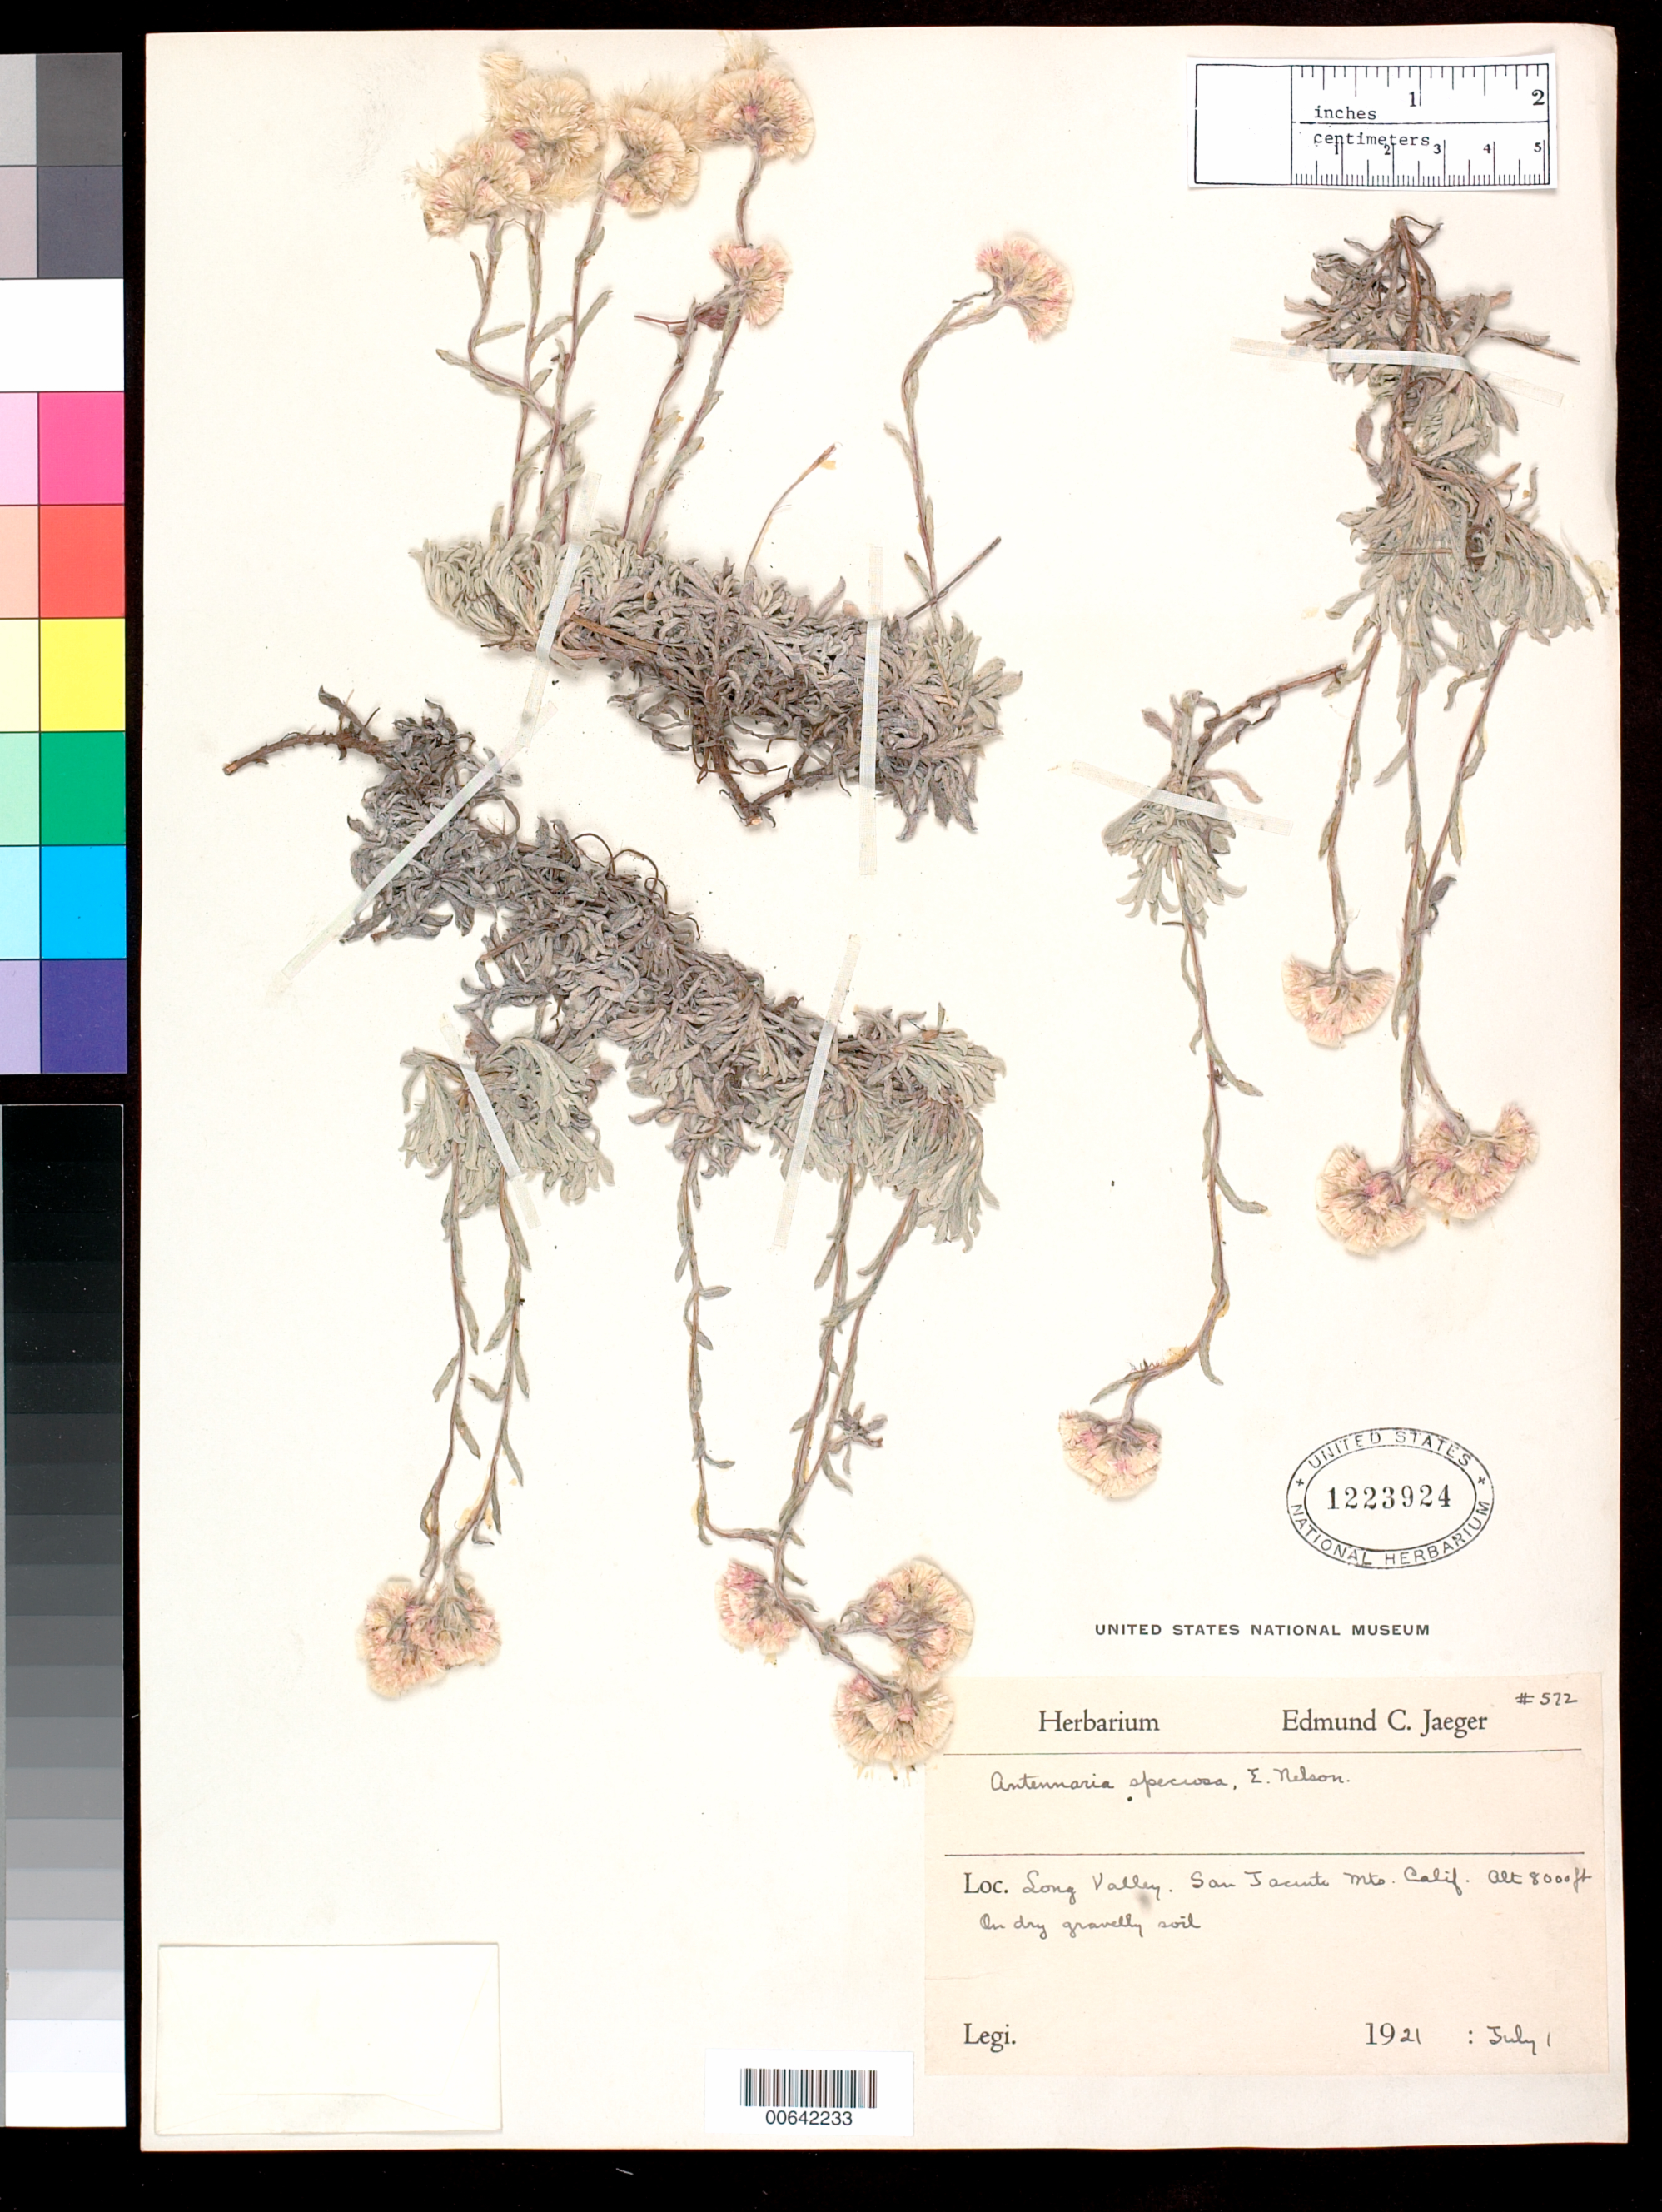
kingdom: Plantae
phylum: Tracheophyta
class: Magnoliopsida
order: Asterales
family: Asteraceae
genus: Antennaria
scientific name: Antennaria speciosa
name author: E.E. Nelson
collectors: E. Jaeger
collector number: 572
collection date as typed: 01 Jul 1921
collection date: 1921-07-01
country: United States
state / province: California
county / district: Riverside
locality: Long Valley, San Jacinto Mts.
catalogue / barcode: US 1223924